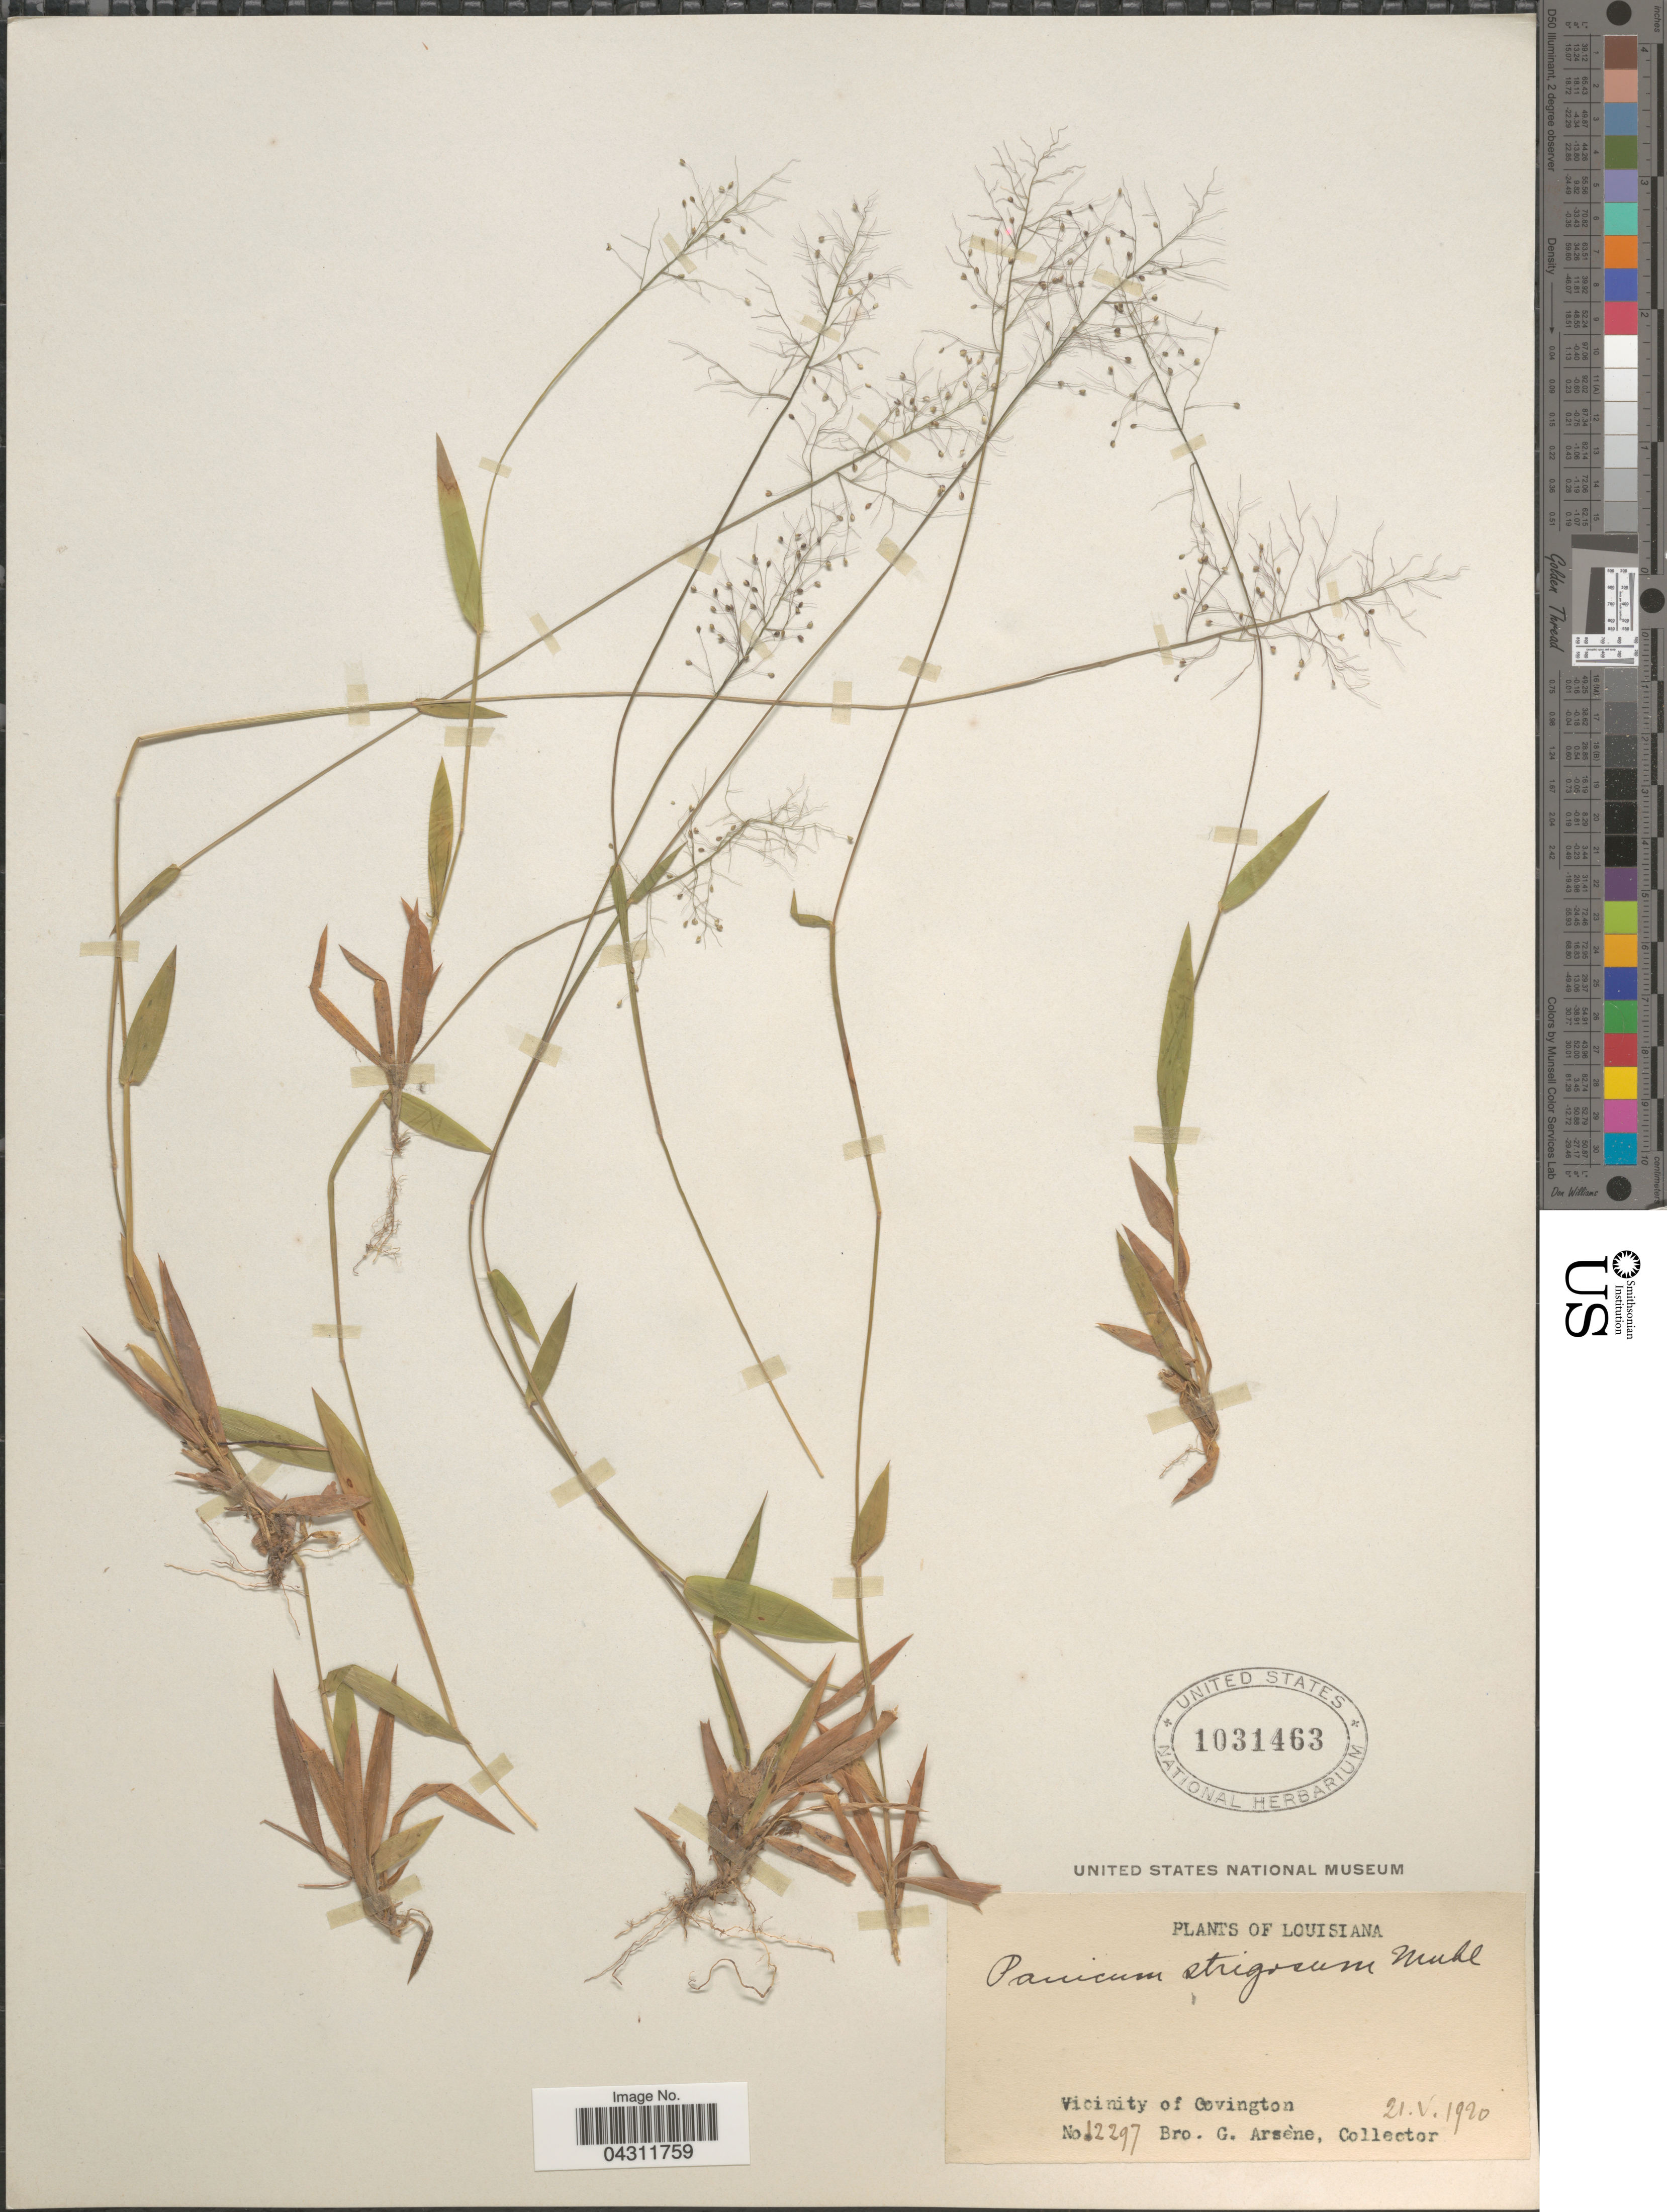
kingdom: Plantae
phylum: Tracheophyta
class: Liliopsida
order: Poales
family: Poaceae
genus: Dichanthelium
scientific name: Dichanthelium strigosum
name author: (Muhl. ex Elliott) Freckmann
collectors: Bro. G. Arsène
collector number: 12297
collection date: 1920-05-21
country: United States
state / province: Louisiana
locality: Vicinity of Covington.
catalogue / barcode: US 1031463